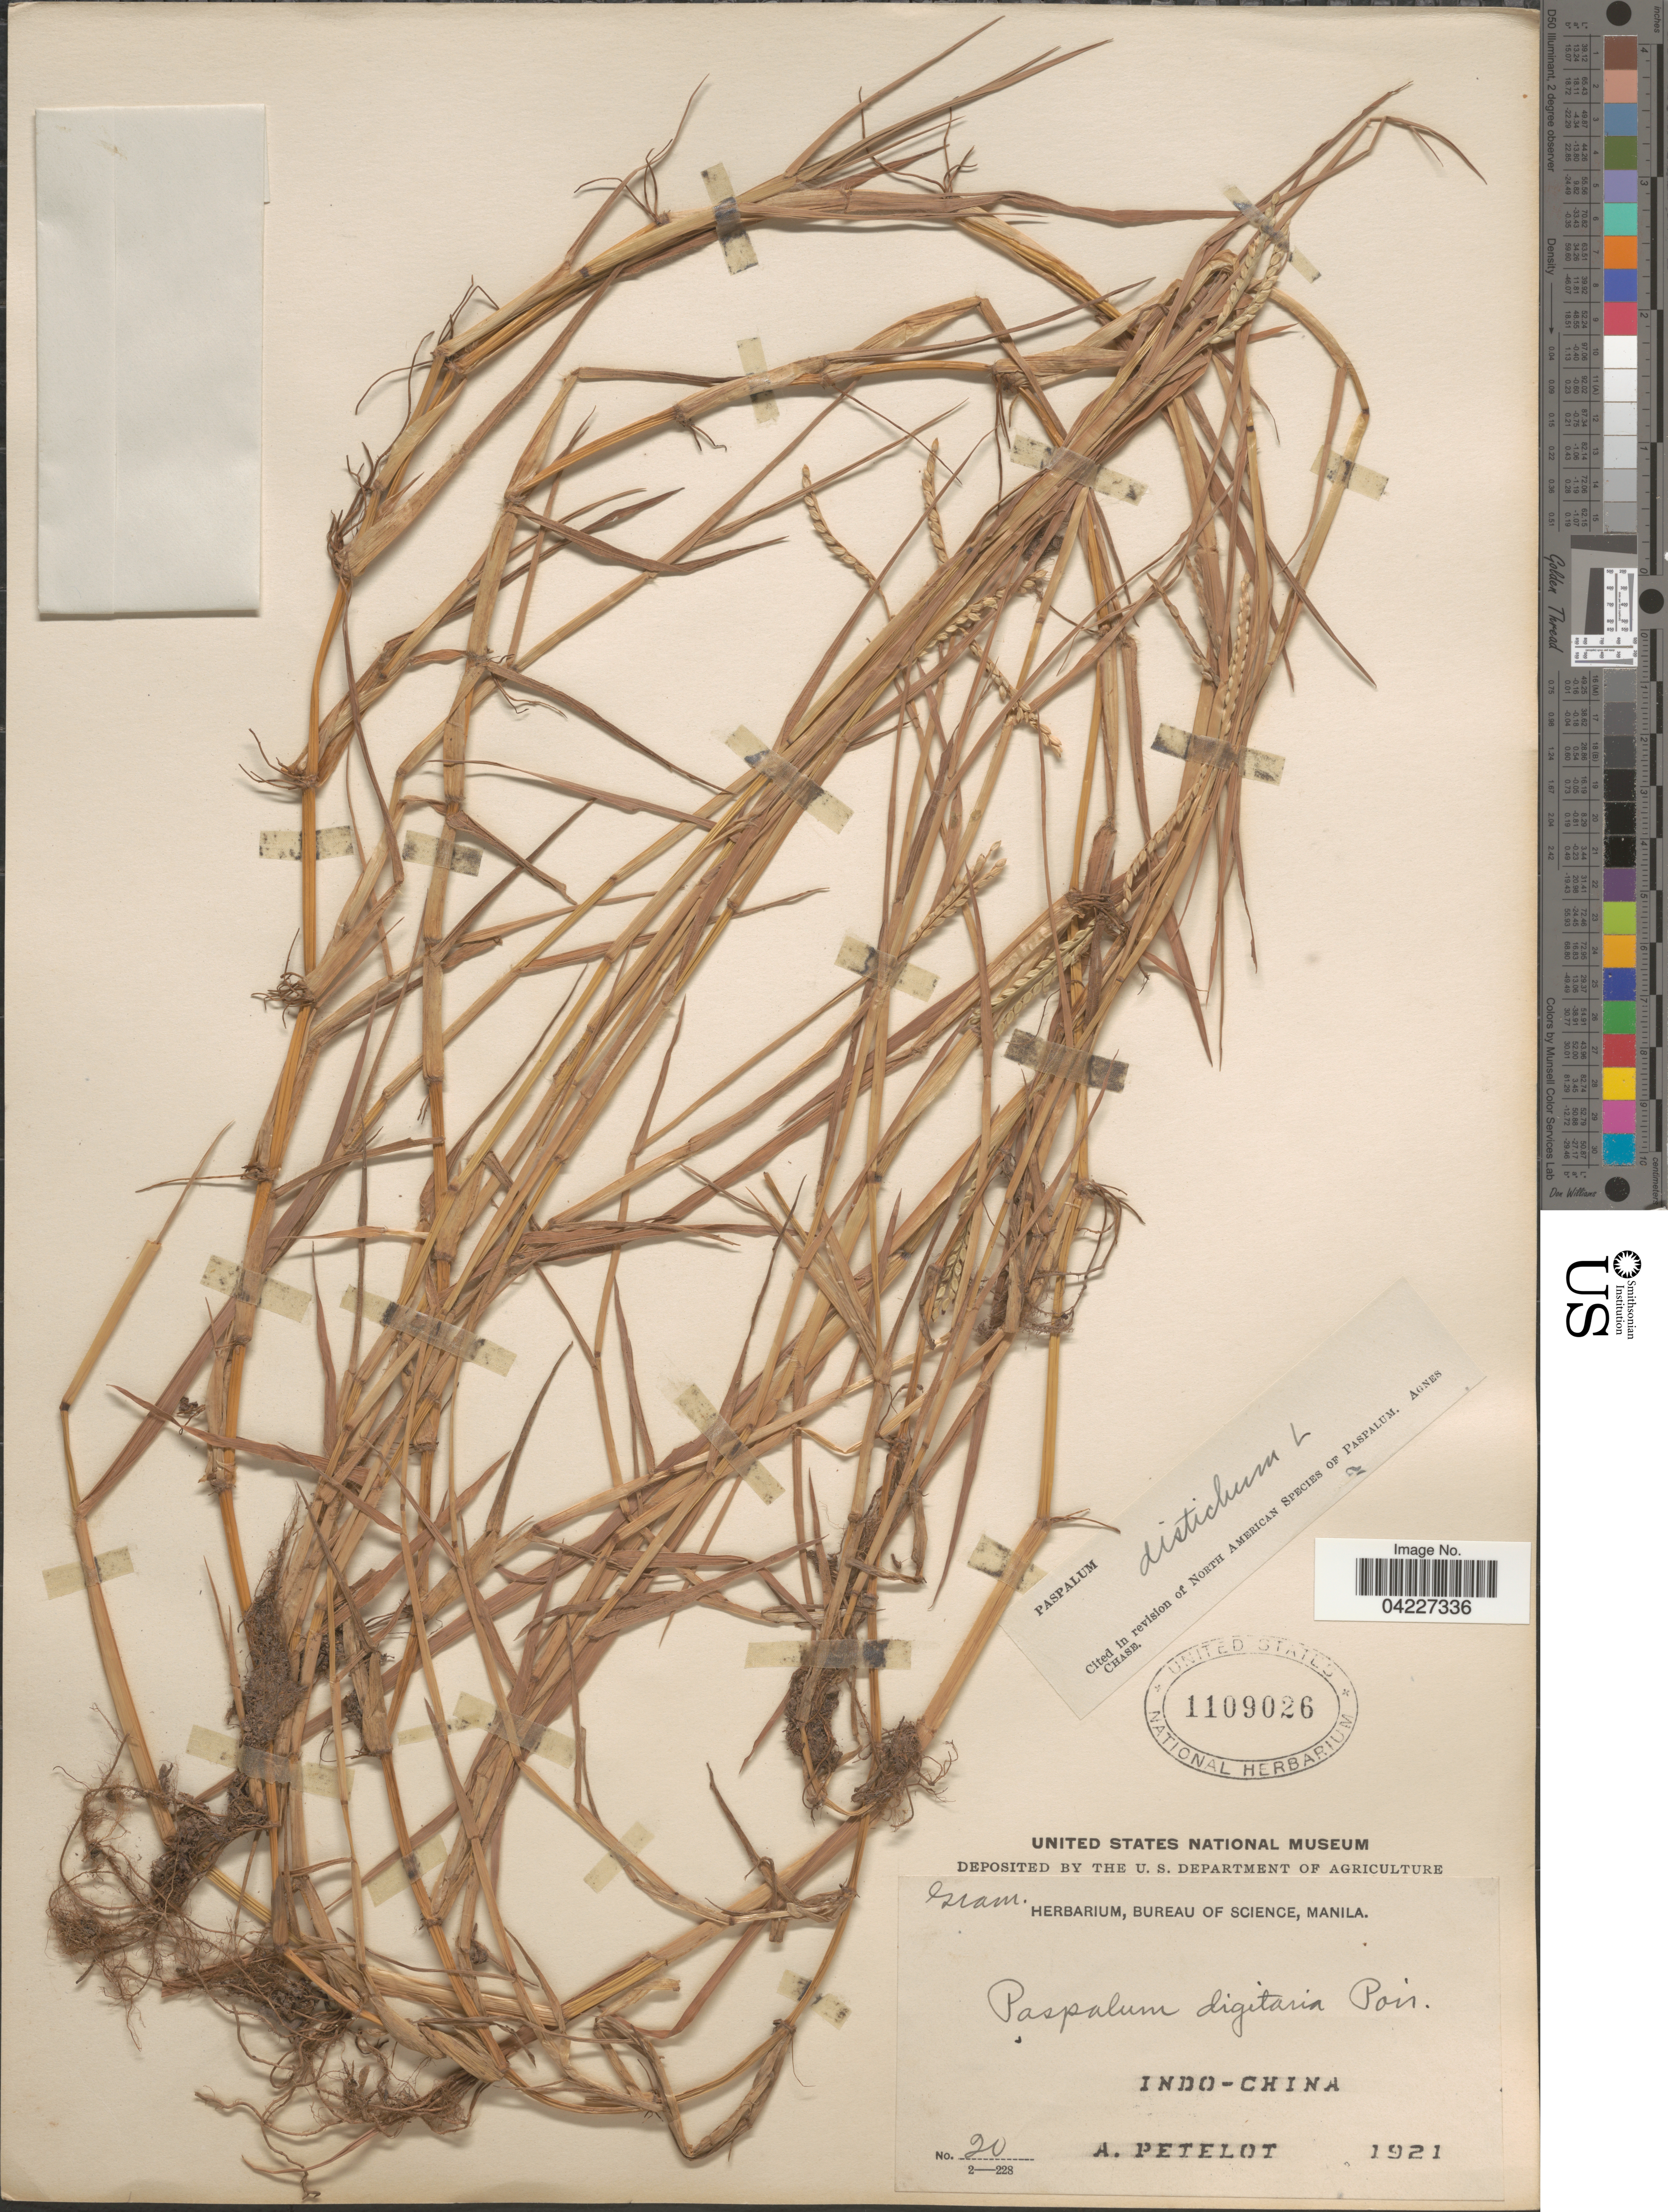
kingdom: Plantae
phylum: Tracheophyta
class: Liliopsida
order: Poales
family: Poaceae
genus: Paspalum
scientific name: Paspalum paspalodes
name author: (Michx.) Scribn.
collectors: A. Petelot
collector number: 20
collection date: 1921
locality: Indo-China.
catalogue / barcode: US 1109026